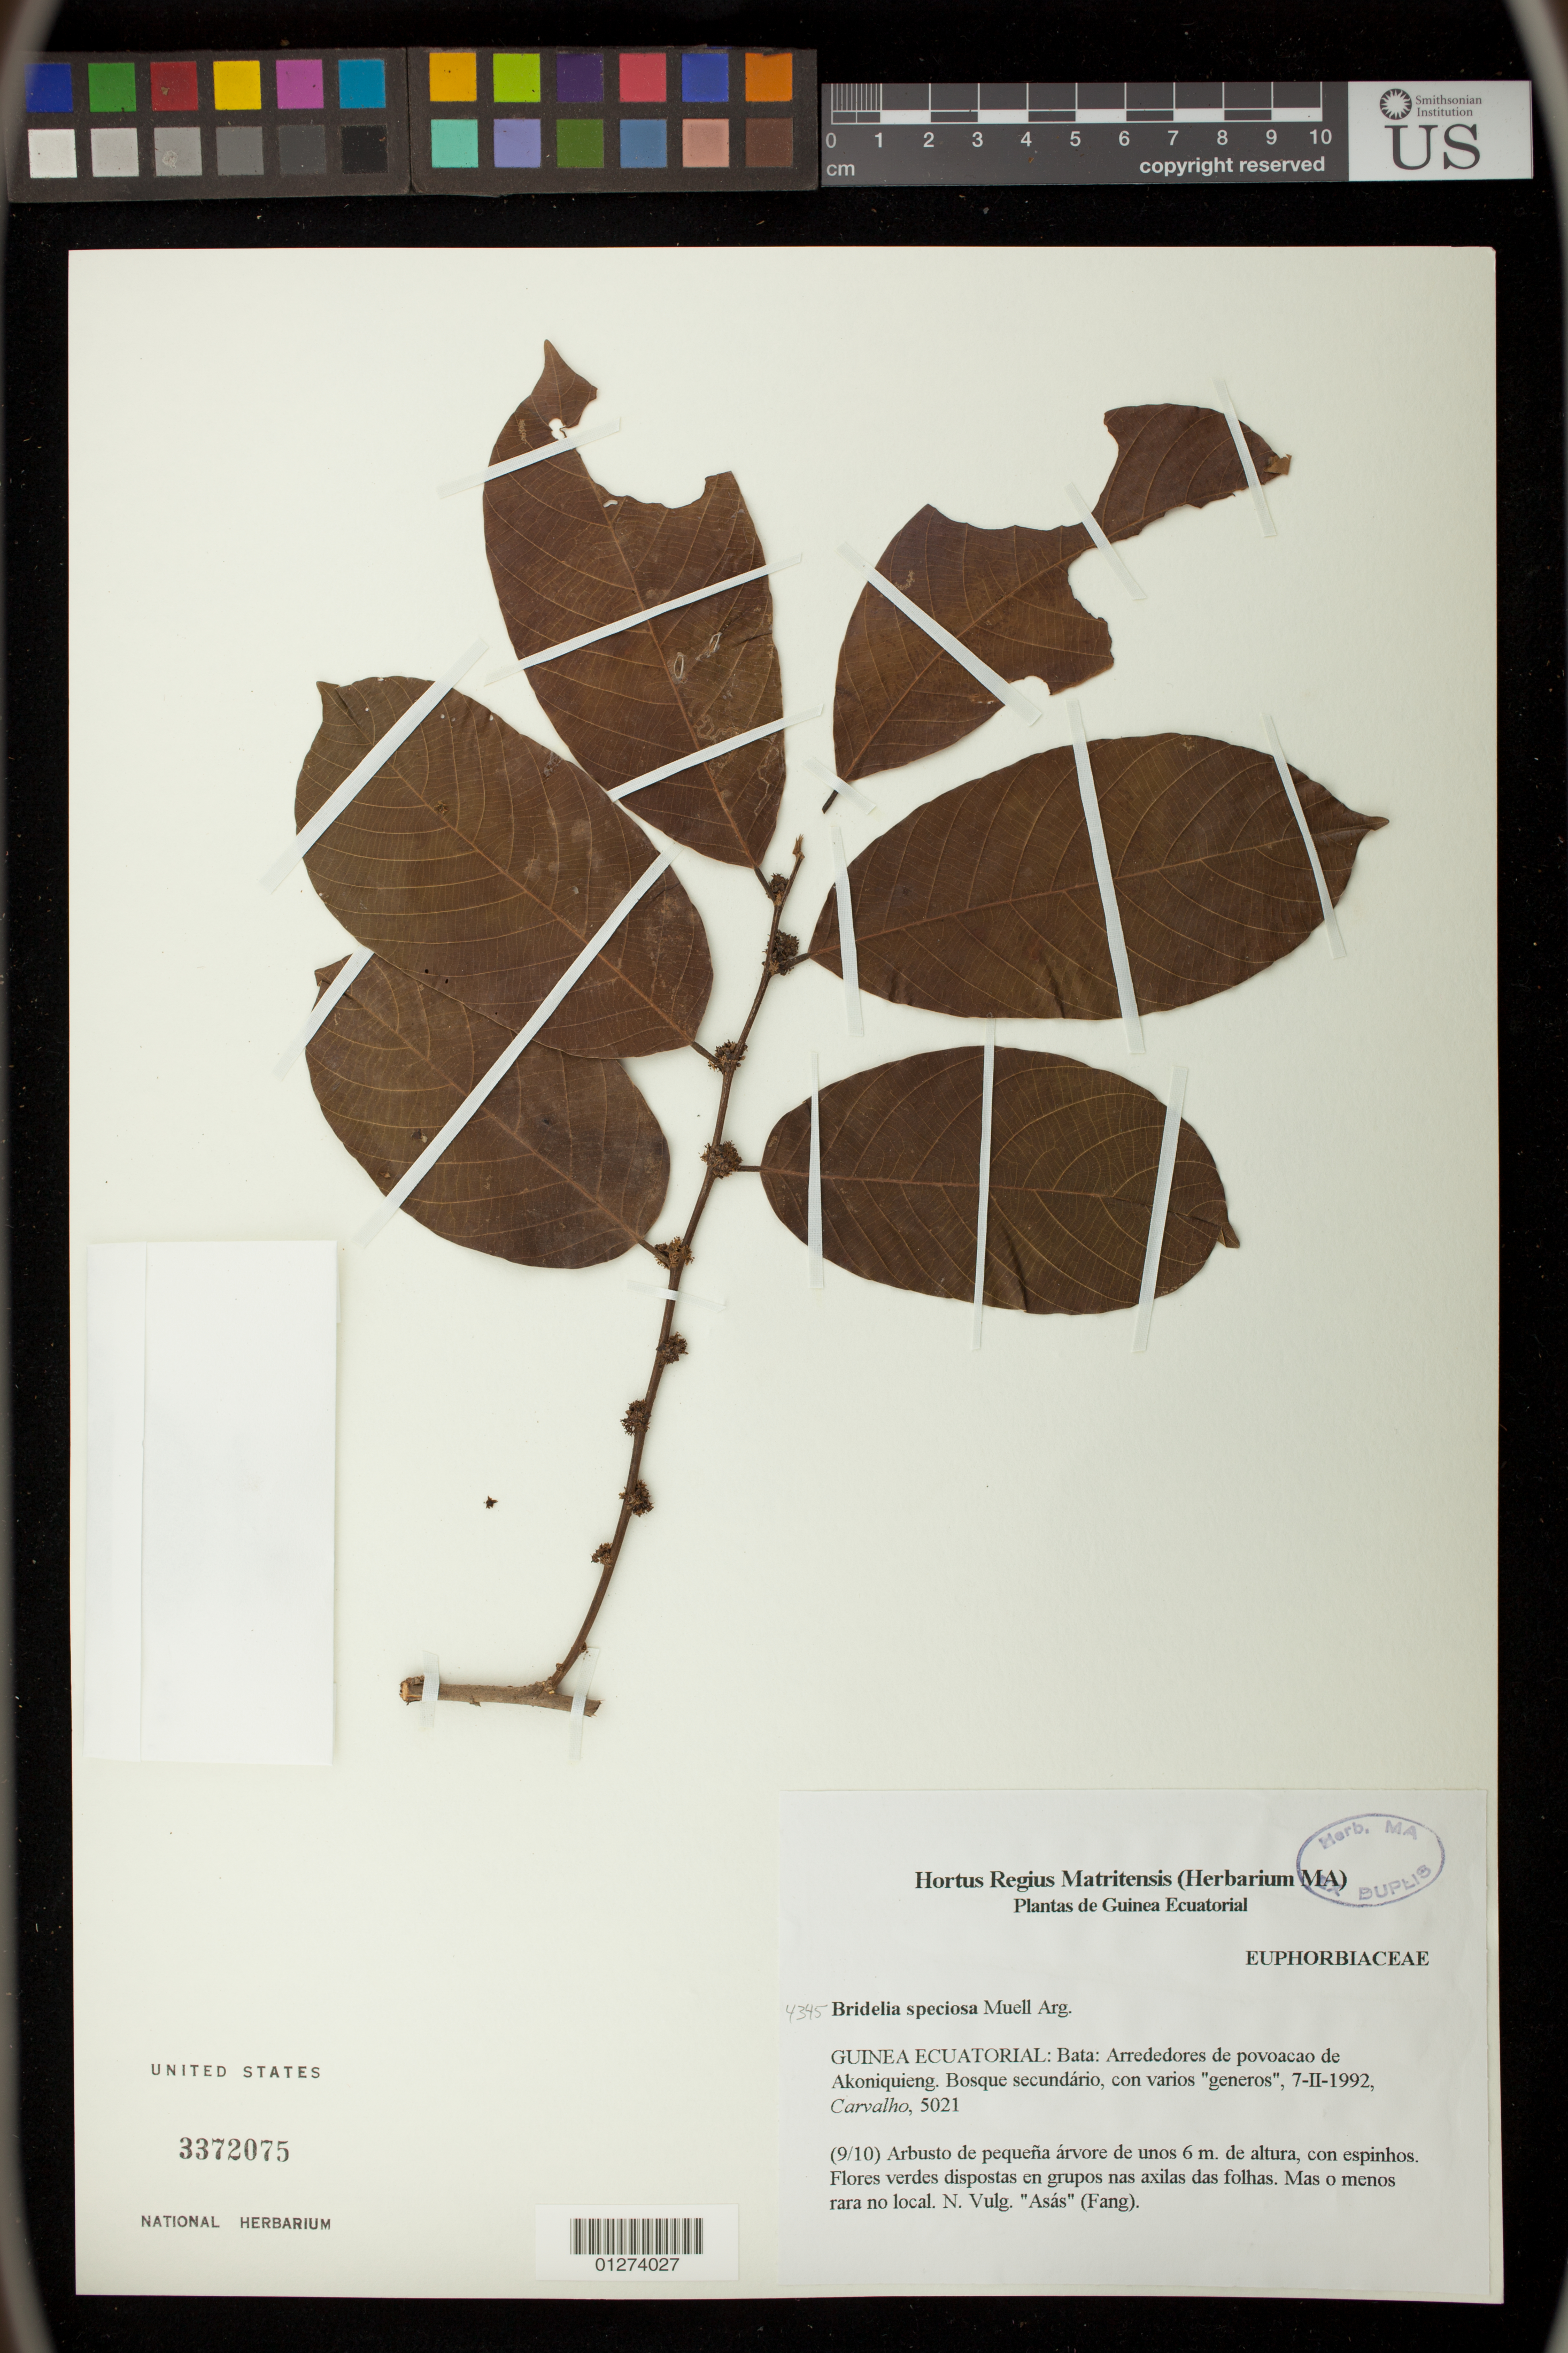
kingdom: Plantae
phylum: Tracheophyta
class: Magnoliopsida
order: Malpighiales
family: Phyllanthaceae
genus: Bridelia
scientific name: Bridelia speciosa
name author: Müll. Arg.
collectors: Carvalho, --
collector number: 5021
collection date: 1992-02-07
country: Equatorial Guinea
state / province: Litoral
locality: Bata: Arrededores de povoacao de Akoniquieng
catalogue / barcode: US 3372075